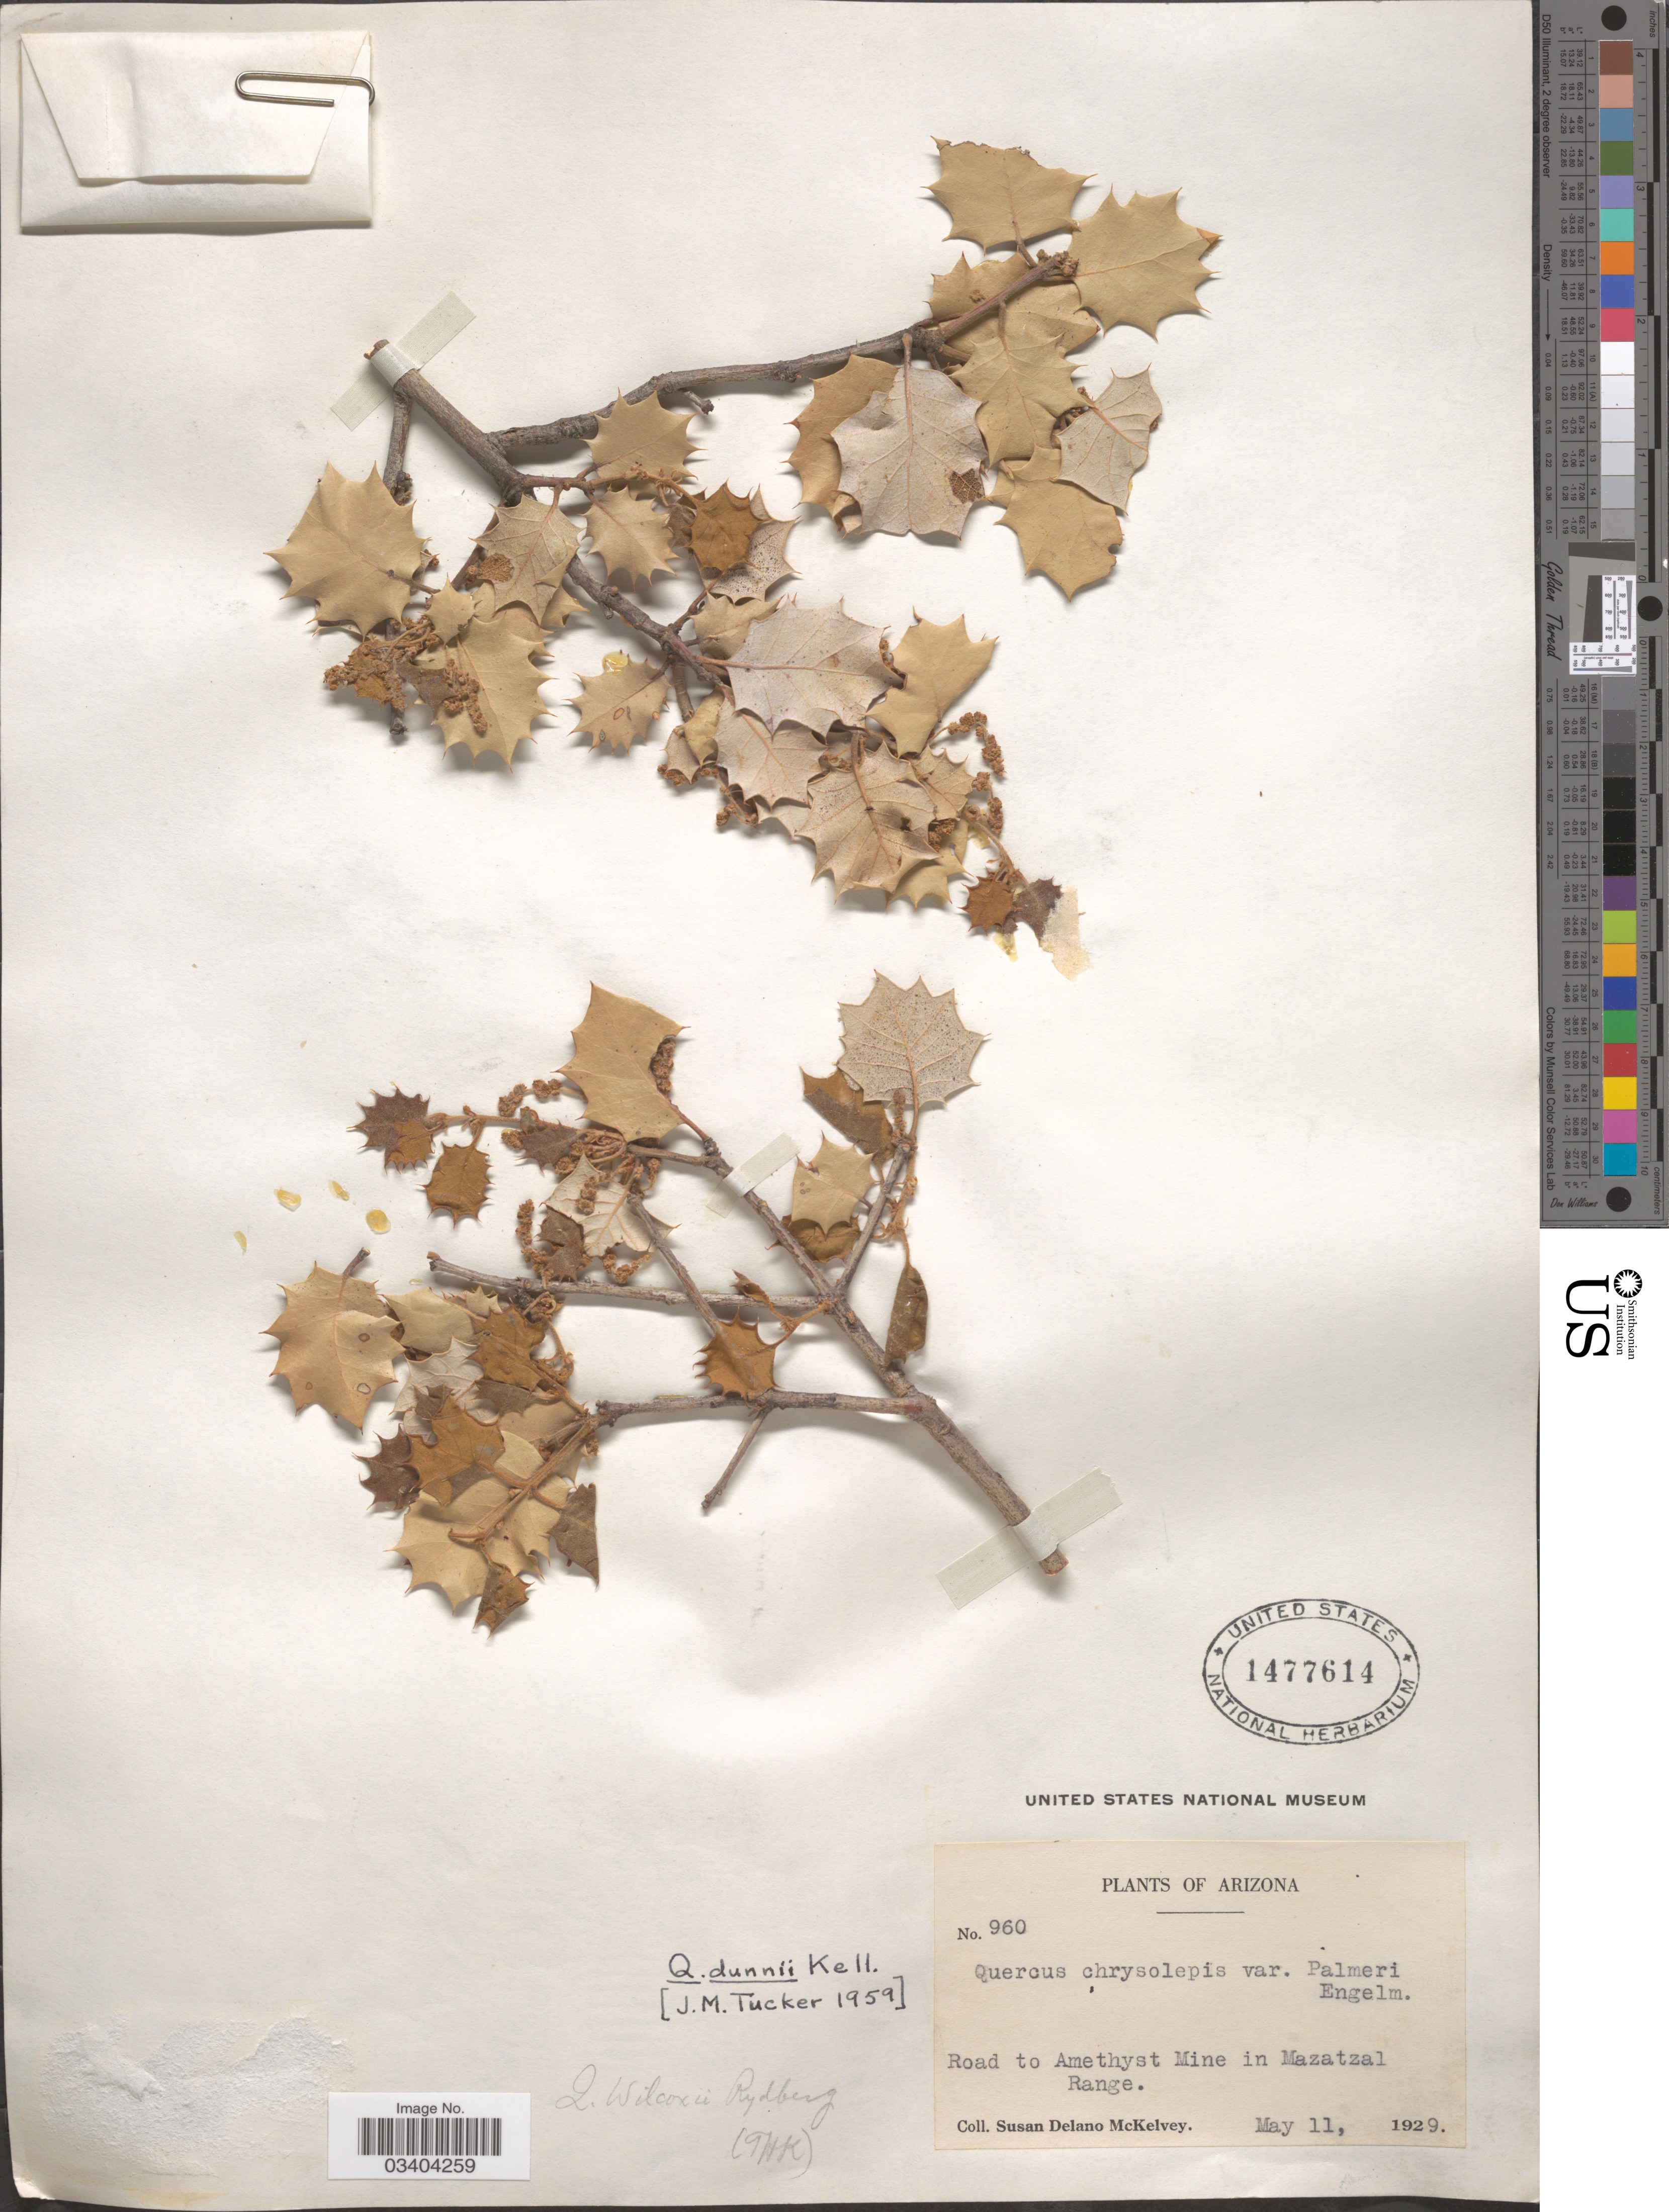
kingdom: Plantae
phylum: Tracheophyta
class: Magnoliopsida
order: Fagales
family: Fagaceae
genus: Quercus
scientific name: Quercus dunnii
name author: Kellogg ex Curran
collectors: S. A. McKelvey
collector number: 960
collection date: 1929-05-11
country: United States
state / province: Arizona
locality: Road to Amethyst Mine in Mazatzal Range.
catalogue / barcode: US 1477614